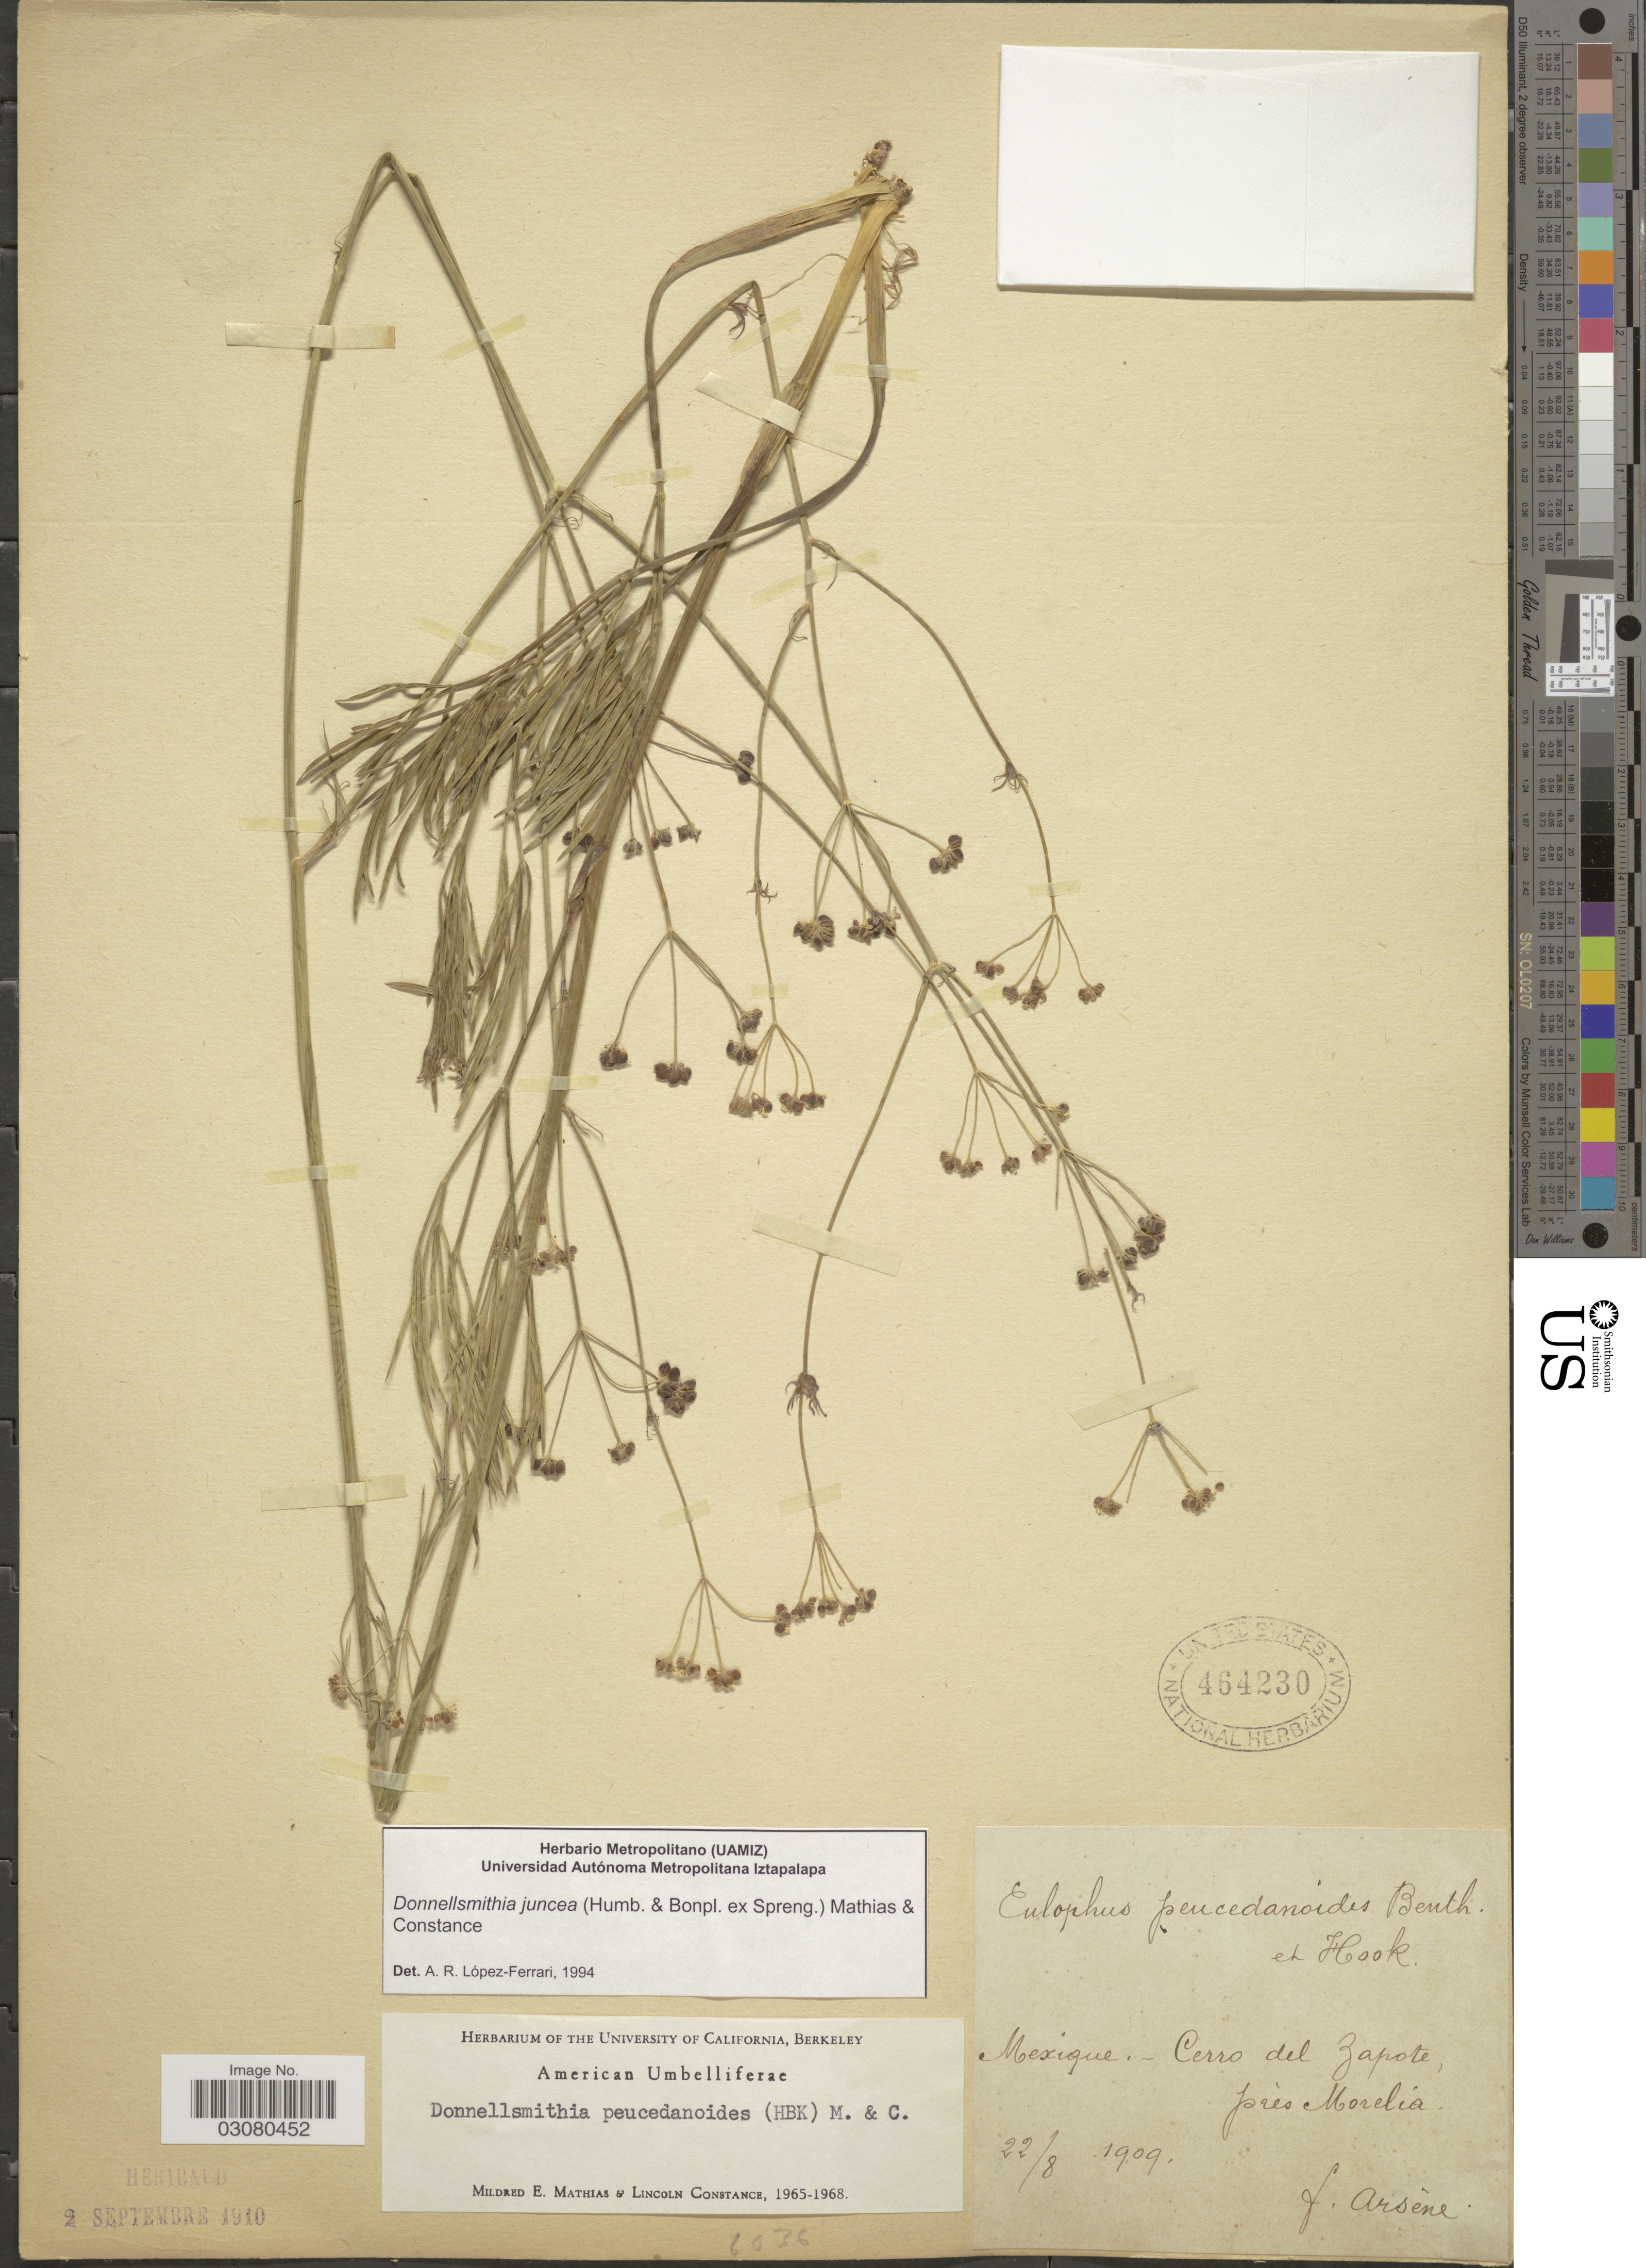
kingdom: Plantae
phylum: Tracheophyta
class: Magnoliopsida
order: Apiales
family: Apiaceae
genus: Donnellsmithia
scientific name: Donnellsmithia juncea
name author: (Humb. & Bonpl. ex Spreng.) Mathias & Constance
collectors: F. Arsène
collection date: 1909-08-22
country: Mexico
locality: Mexique. Cerro del Zapote, près Morelia.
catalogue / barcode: US 464230